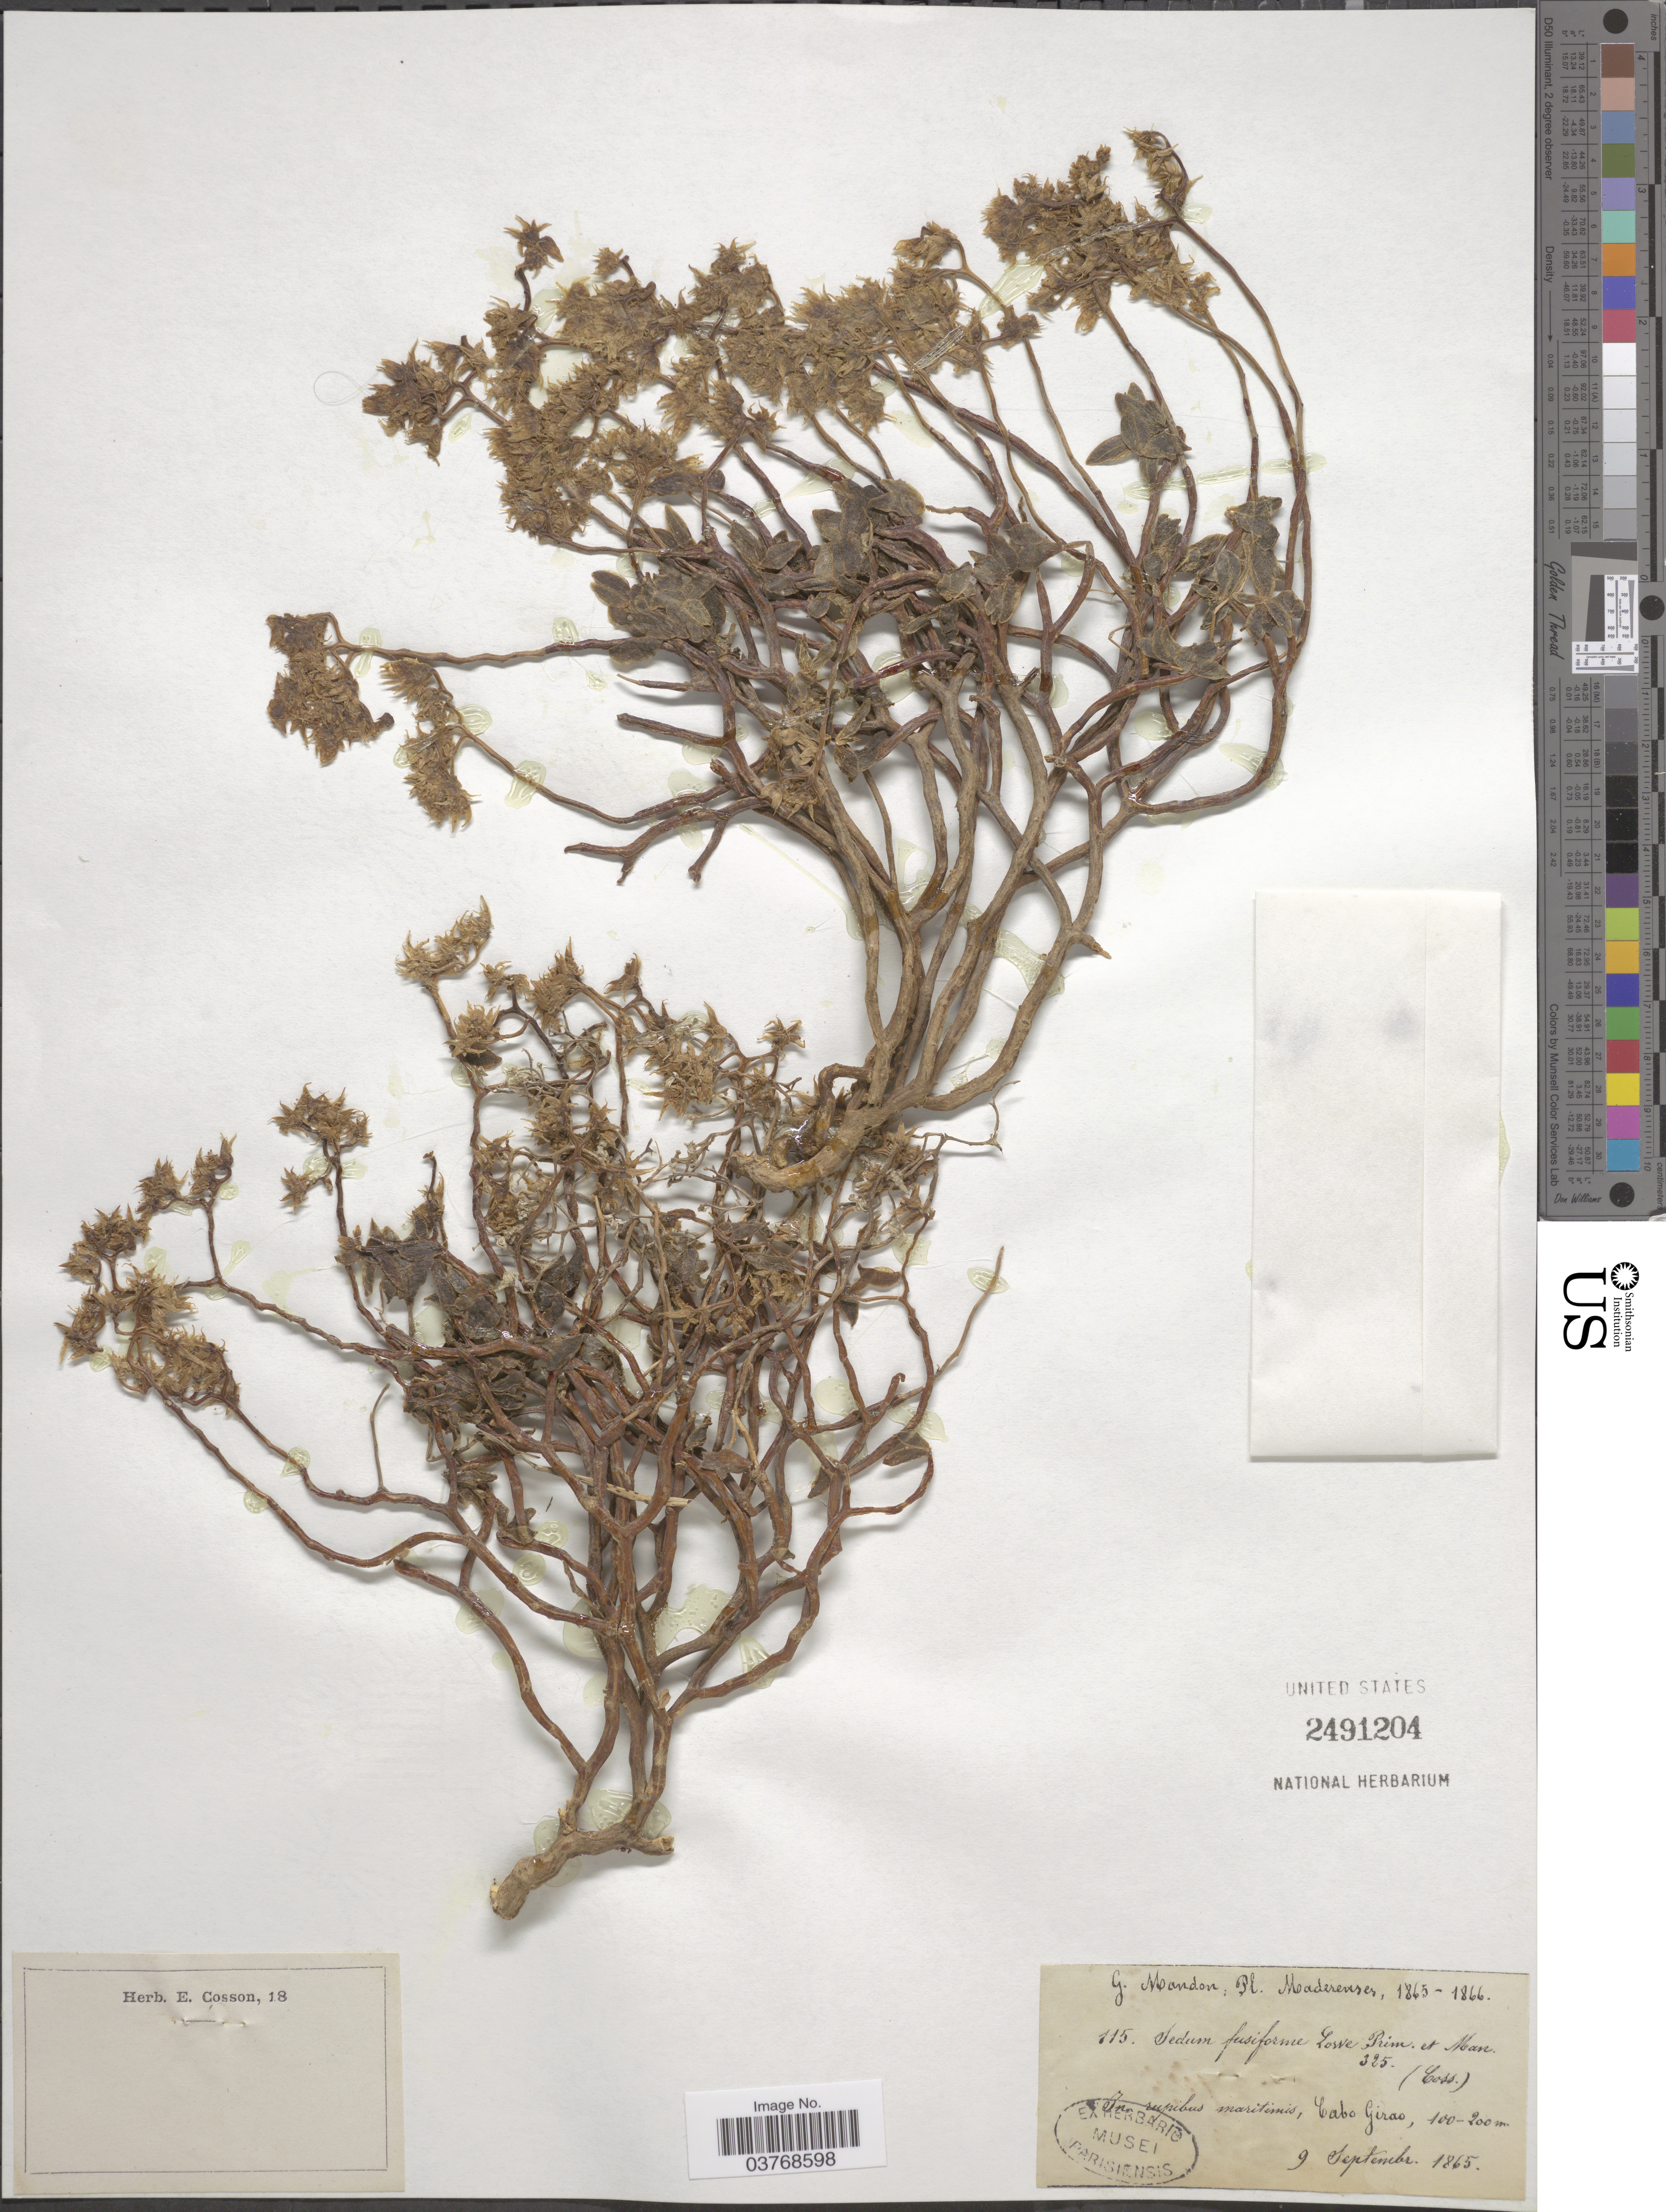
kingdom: Plantae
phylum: Tracheophyta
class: Magnoliopsida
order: Saxifragales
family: Crassulaceae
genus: Sedum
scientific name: Sedum fusiforme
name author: Lowe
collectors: G. Mandon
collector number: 115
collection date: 1865-09-09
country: Portugal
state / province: Madeira (Aut. Reg.)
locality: Maderenses. In rupibus maritimis, Cabo Girao.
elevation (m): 100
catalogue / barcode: US 2491204